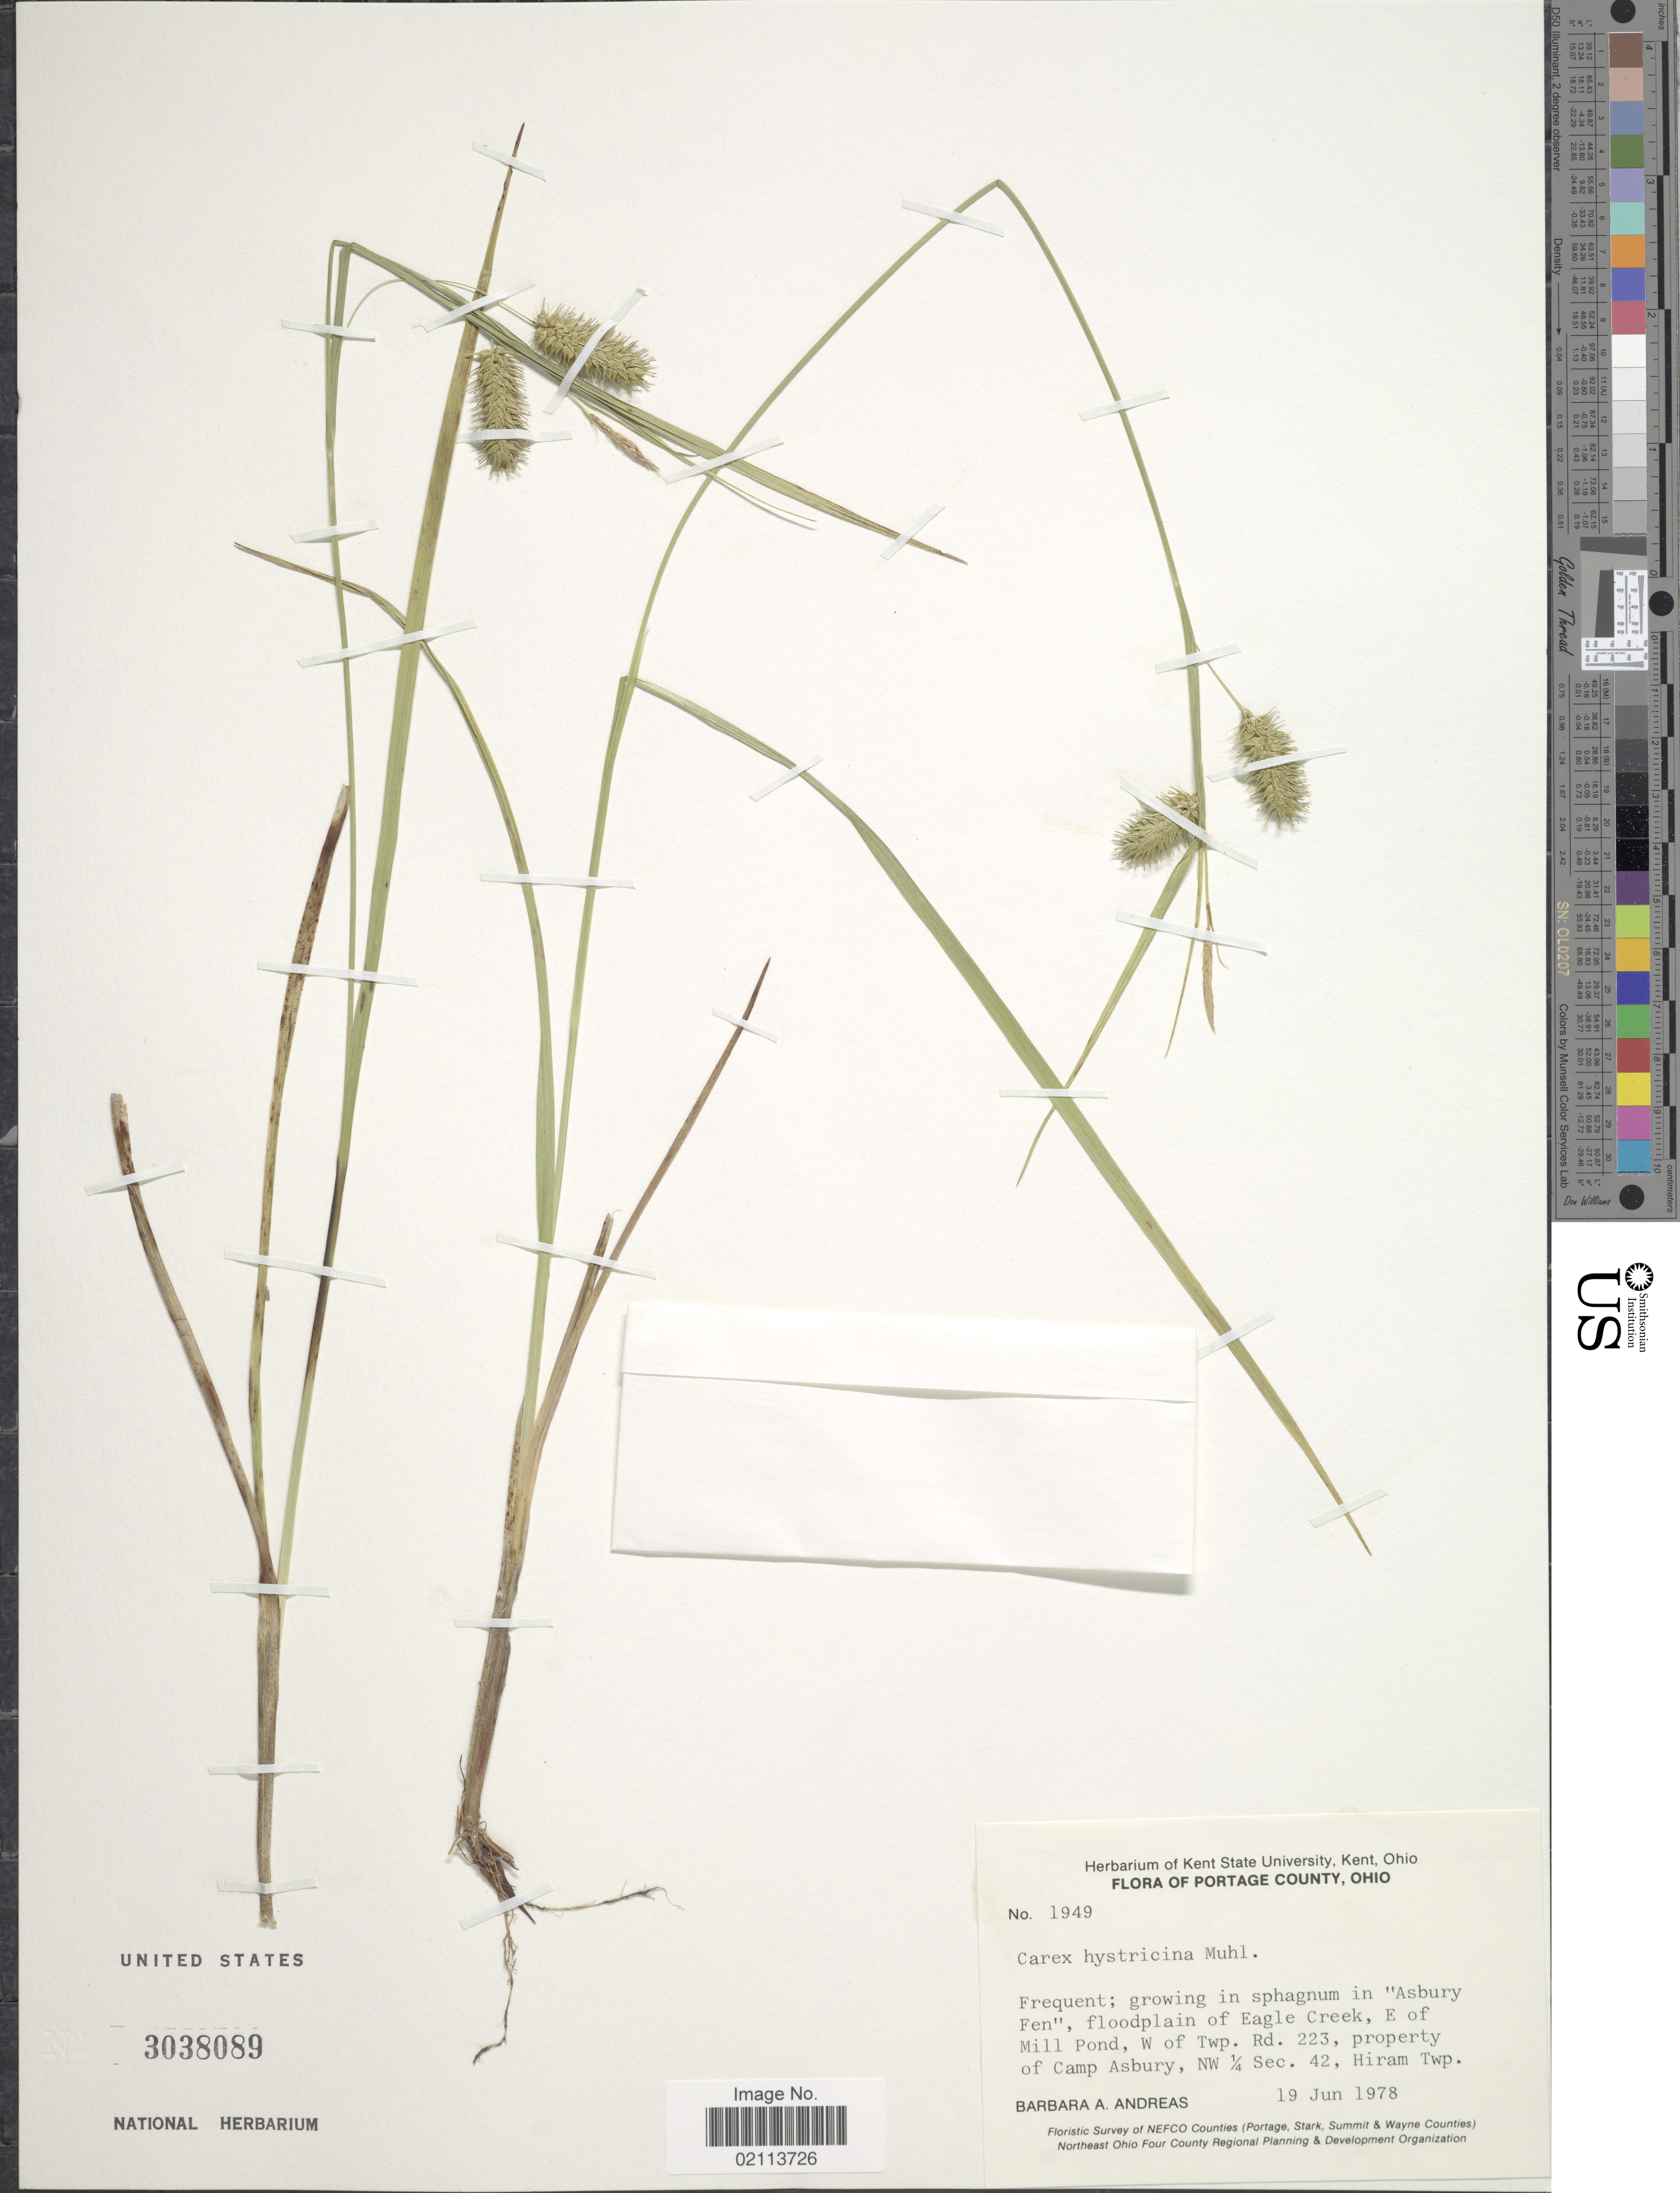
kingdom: Plantae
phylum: Tracheophyta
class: Liliopsida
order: Poales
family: Cyperaceae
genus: Carex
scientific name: Carex hystericina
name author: Muhl. ex Willd.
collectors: B. A. Andreas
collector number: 1949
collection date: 1978-06-19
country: United States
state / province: Ohio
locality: Portage County, Ohio, Floodplain of Eagle Creek, E of Mill Pond, W of Twp. Rd. 223, property Of Camp Asbury, NW ¼ Sec. 42, Hiram Twp.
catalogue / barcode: US 3038089